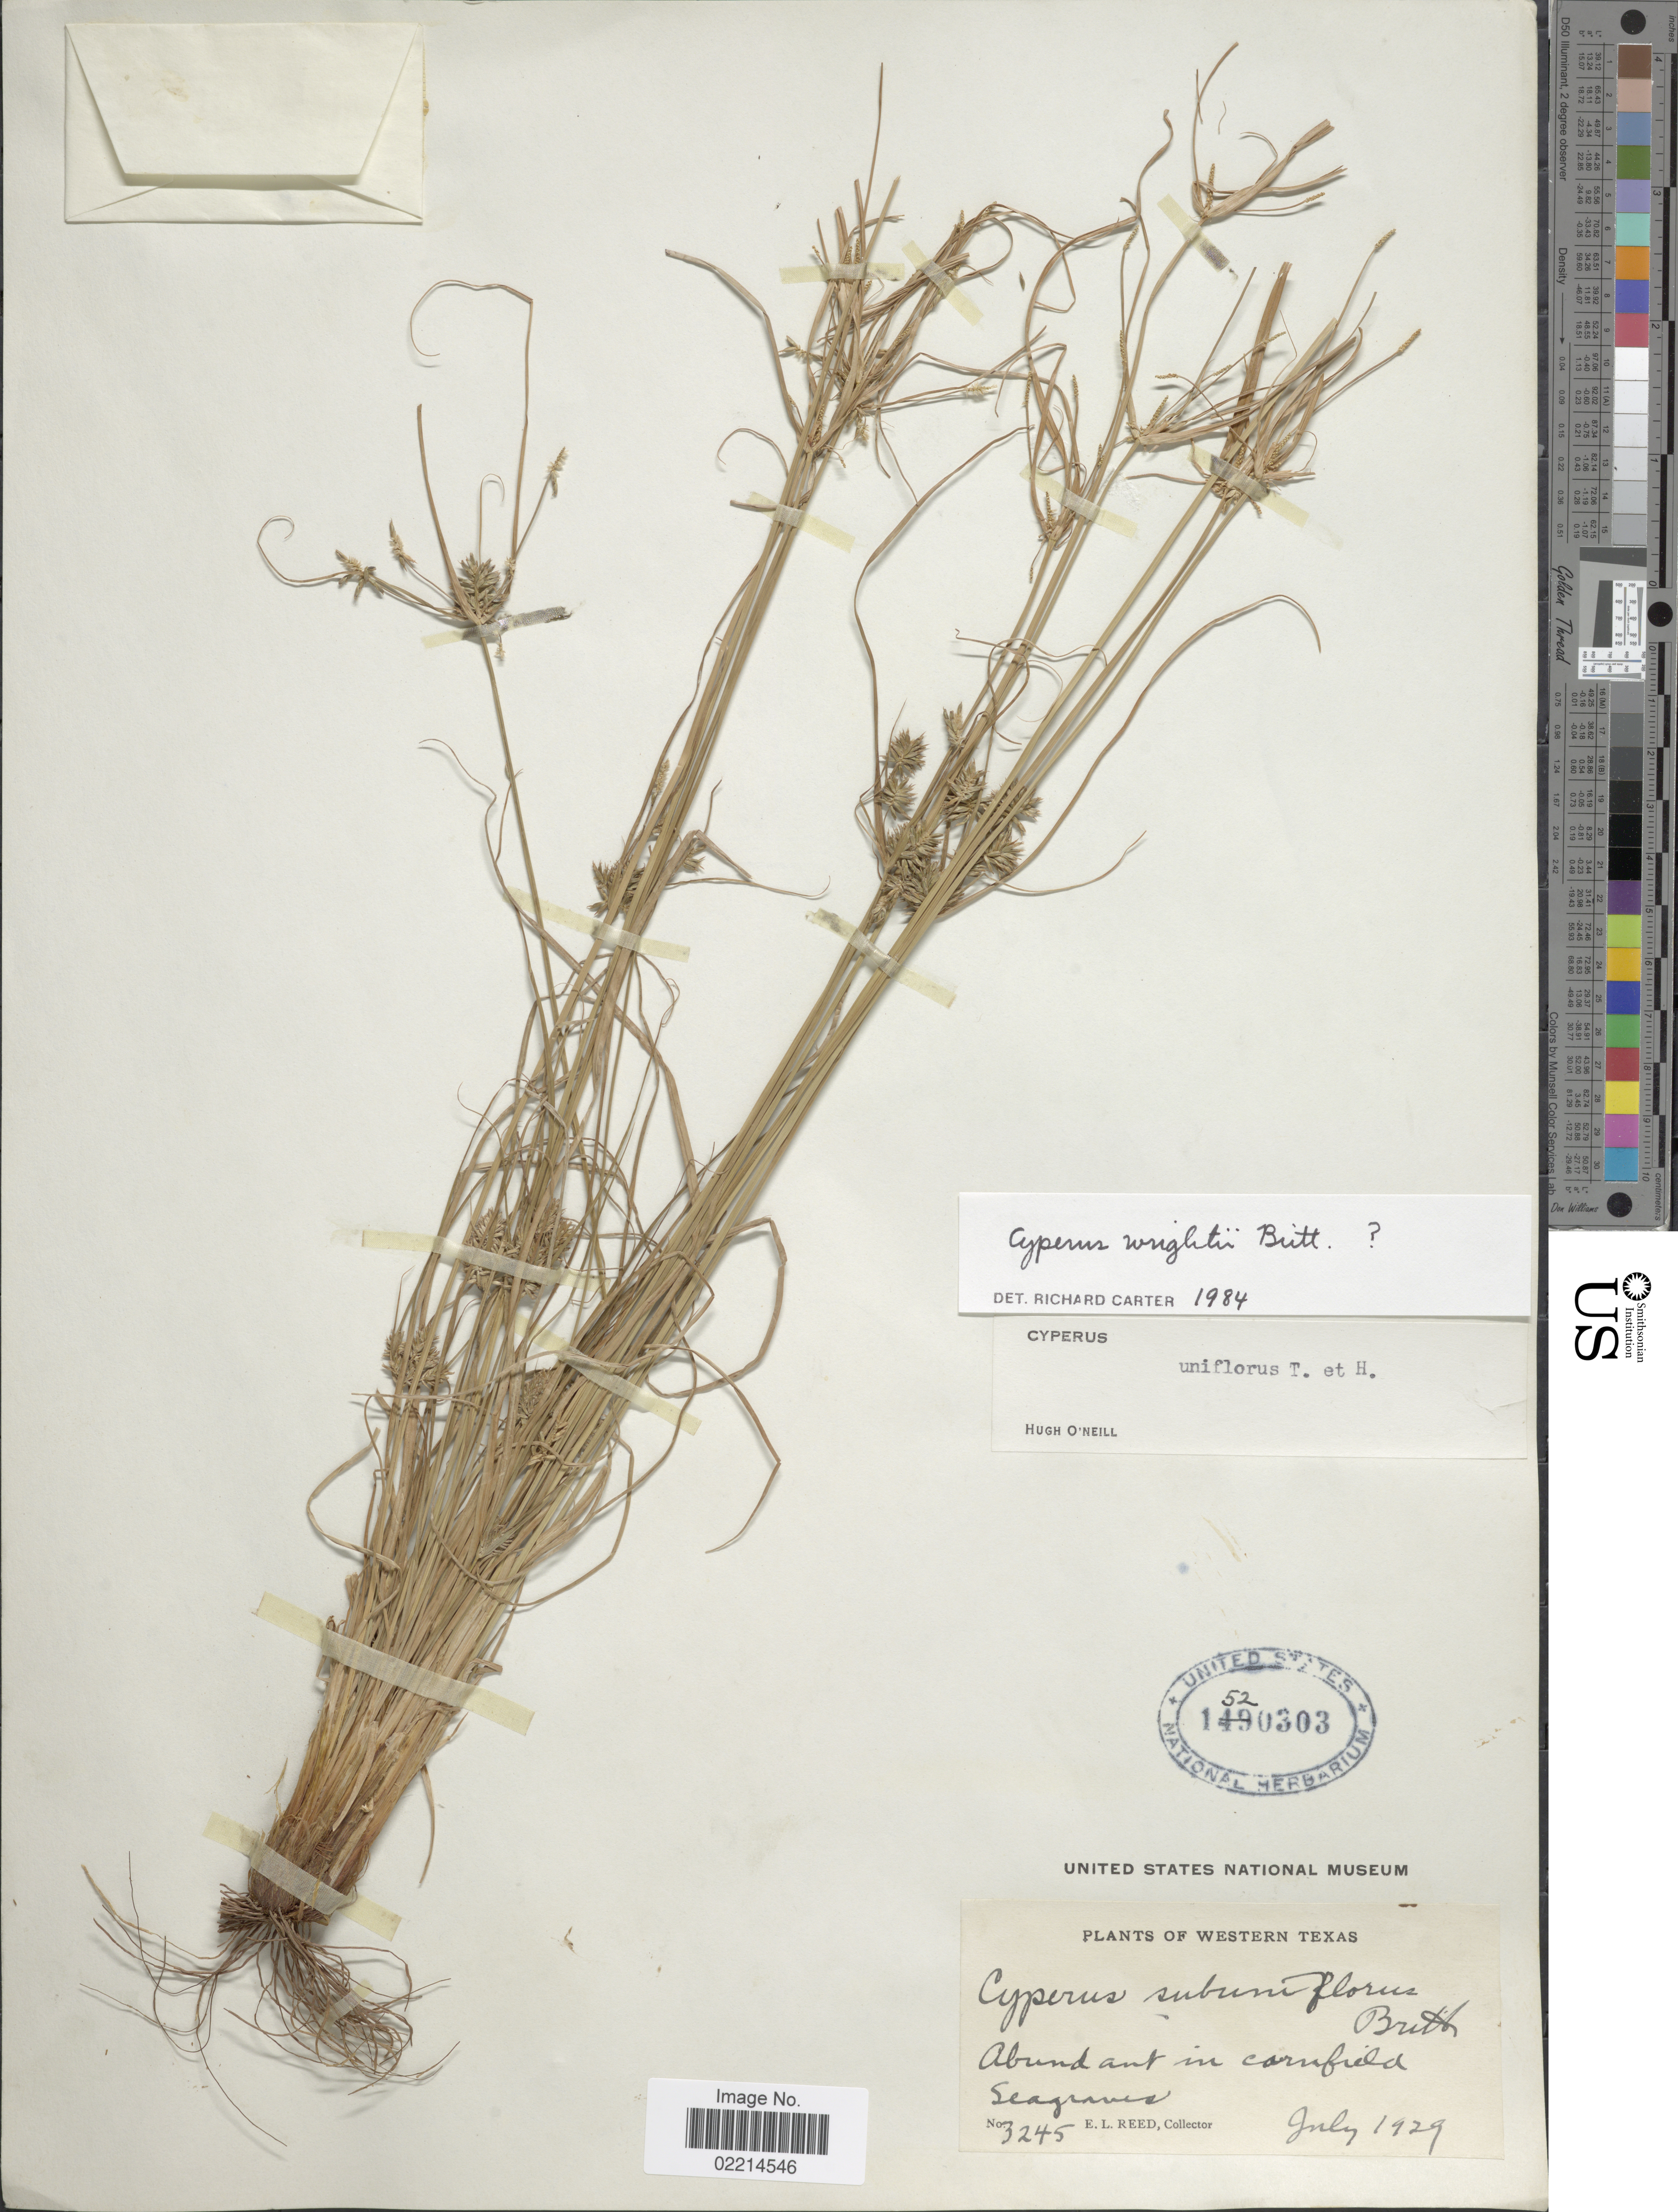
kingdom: Plantae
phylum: Tracheophyta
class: Liliopsida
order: Poales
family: Cyperaceae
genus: Cyperus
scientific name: Cyperus dipsaceus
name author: Liebm.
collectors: E. Reed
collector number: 3245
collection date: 1929-07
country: United States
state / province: Texas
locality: Western Texas, abundant in cornfield, Seagraves.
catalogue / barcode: US 1520303